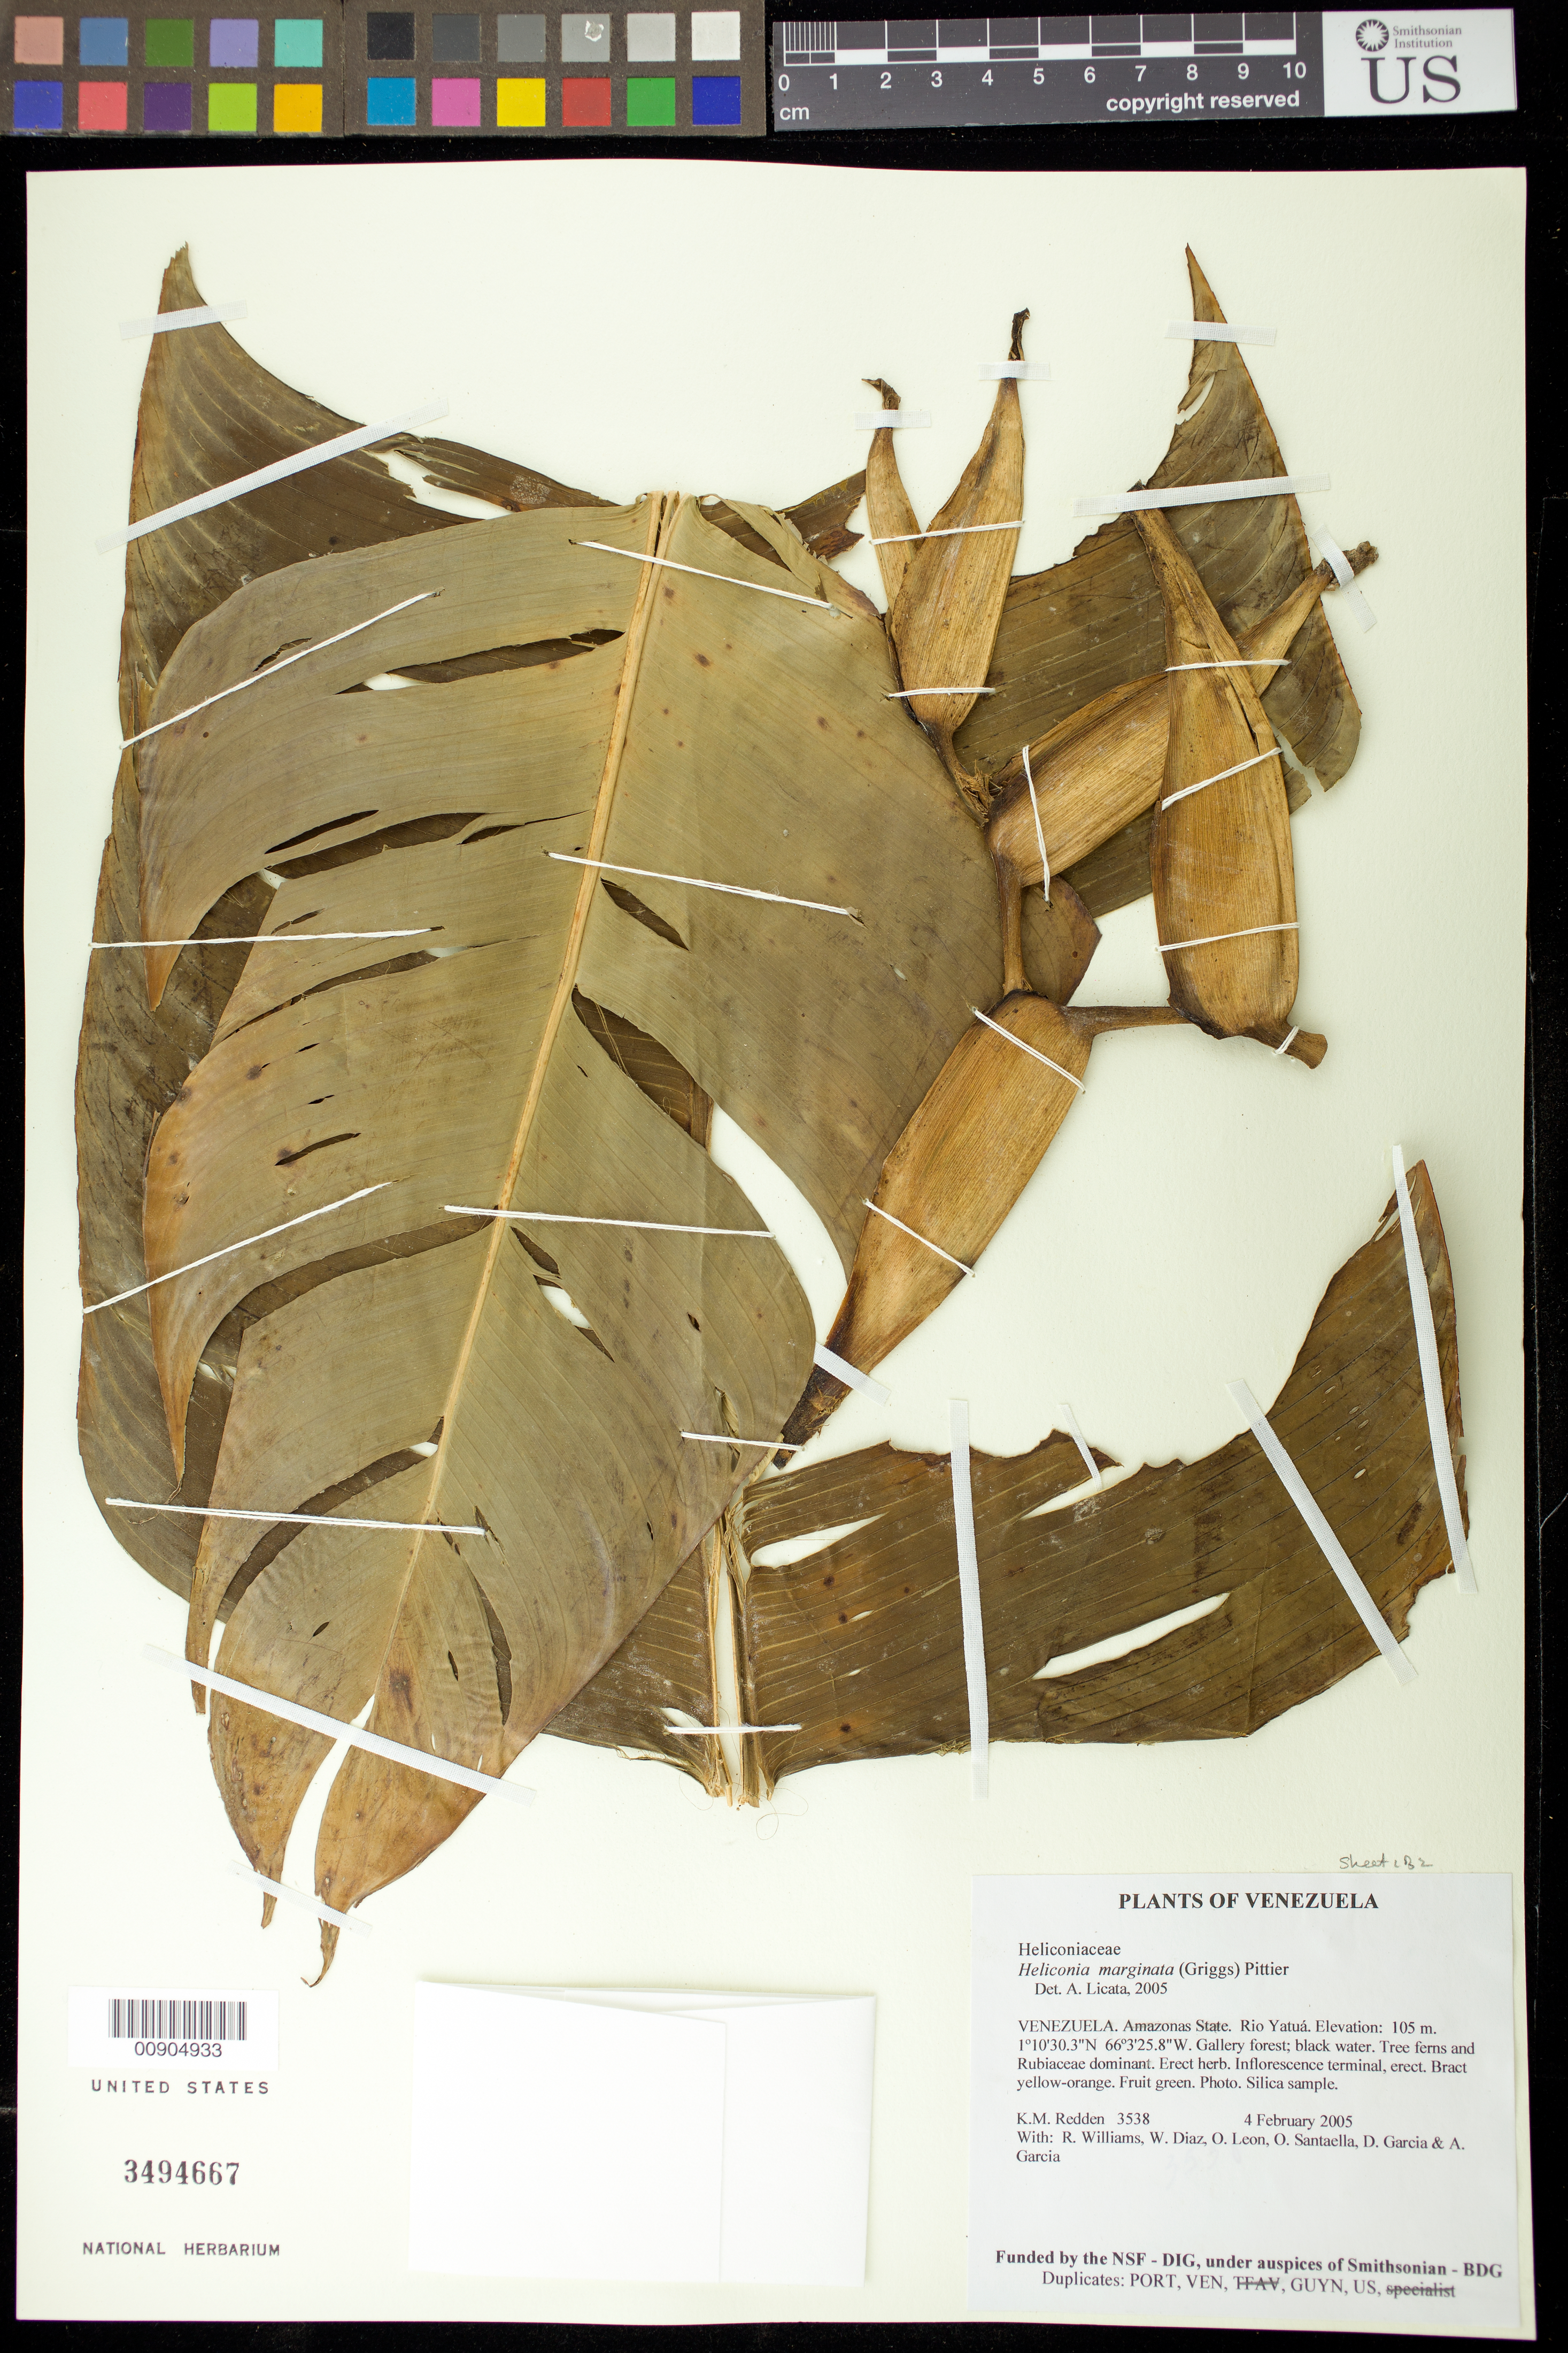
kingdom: Plantae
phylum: Tracheophyta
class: Liliopsida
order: Zingiberales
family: Heliconiaceae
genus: Heliconia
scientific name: Heliconia marginata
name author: (R.F. Griggs) Pittier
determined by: Licata, A., (PORT), Univ. Nac. Exp. de los Llanos Ezequiel Zamora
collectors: K. M. Redden, R. Williams, W. Díaz P., O. León, O. Santaella, D. Garcia & A. Garcia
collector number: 3538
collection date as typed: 4 February 2005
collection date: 2005-02-04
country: Venezuela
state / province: Amazonas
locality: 17 - Rio Yatuá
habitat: Gallery forest; black water. Tree ferns and Rubiaceae dominant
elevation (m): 105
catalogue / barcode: US 3494667